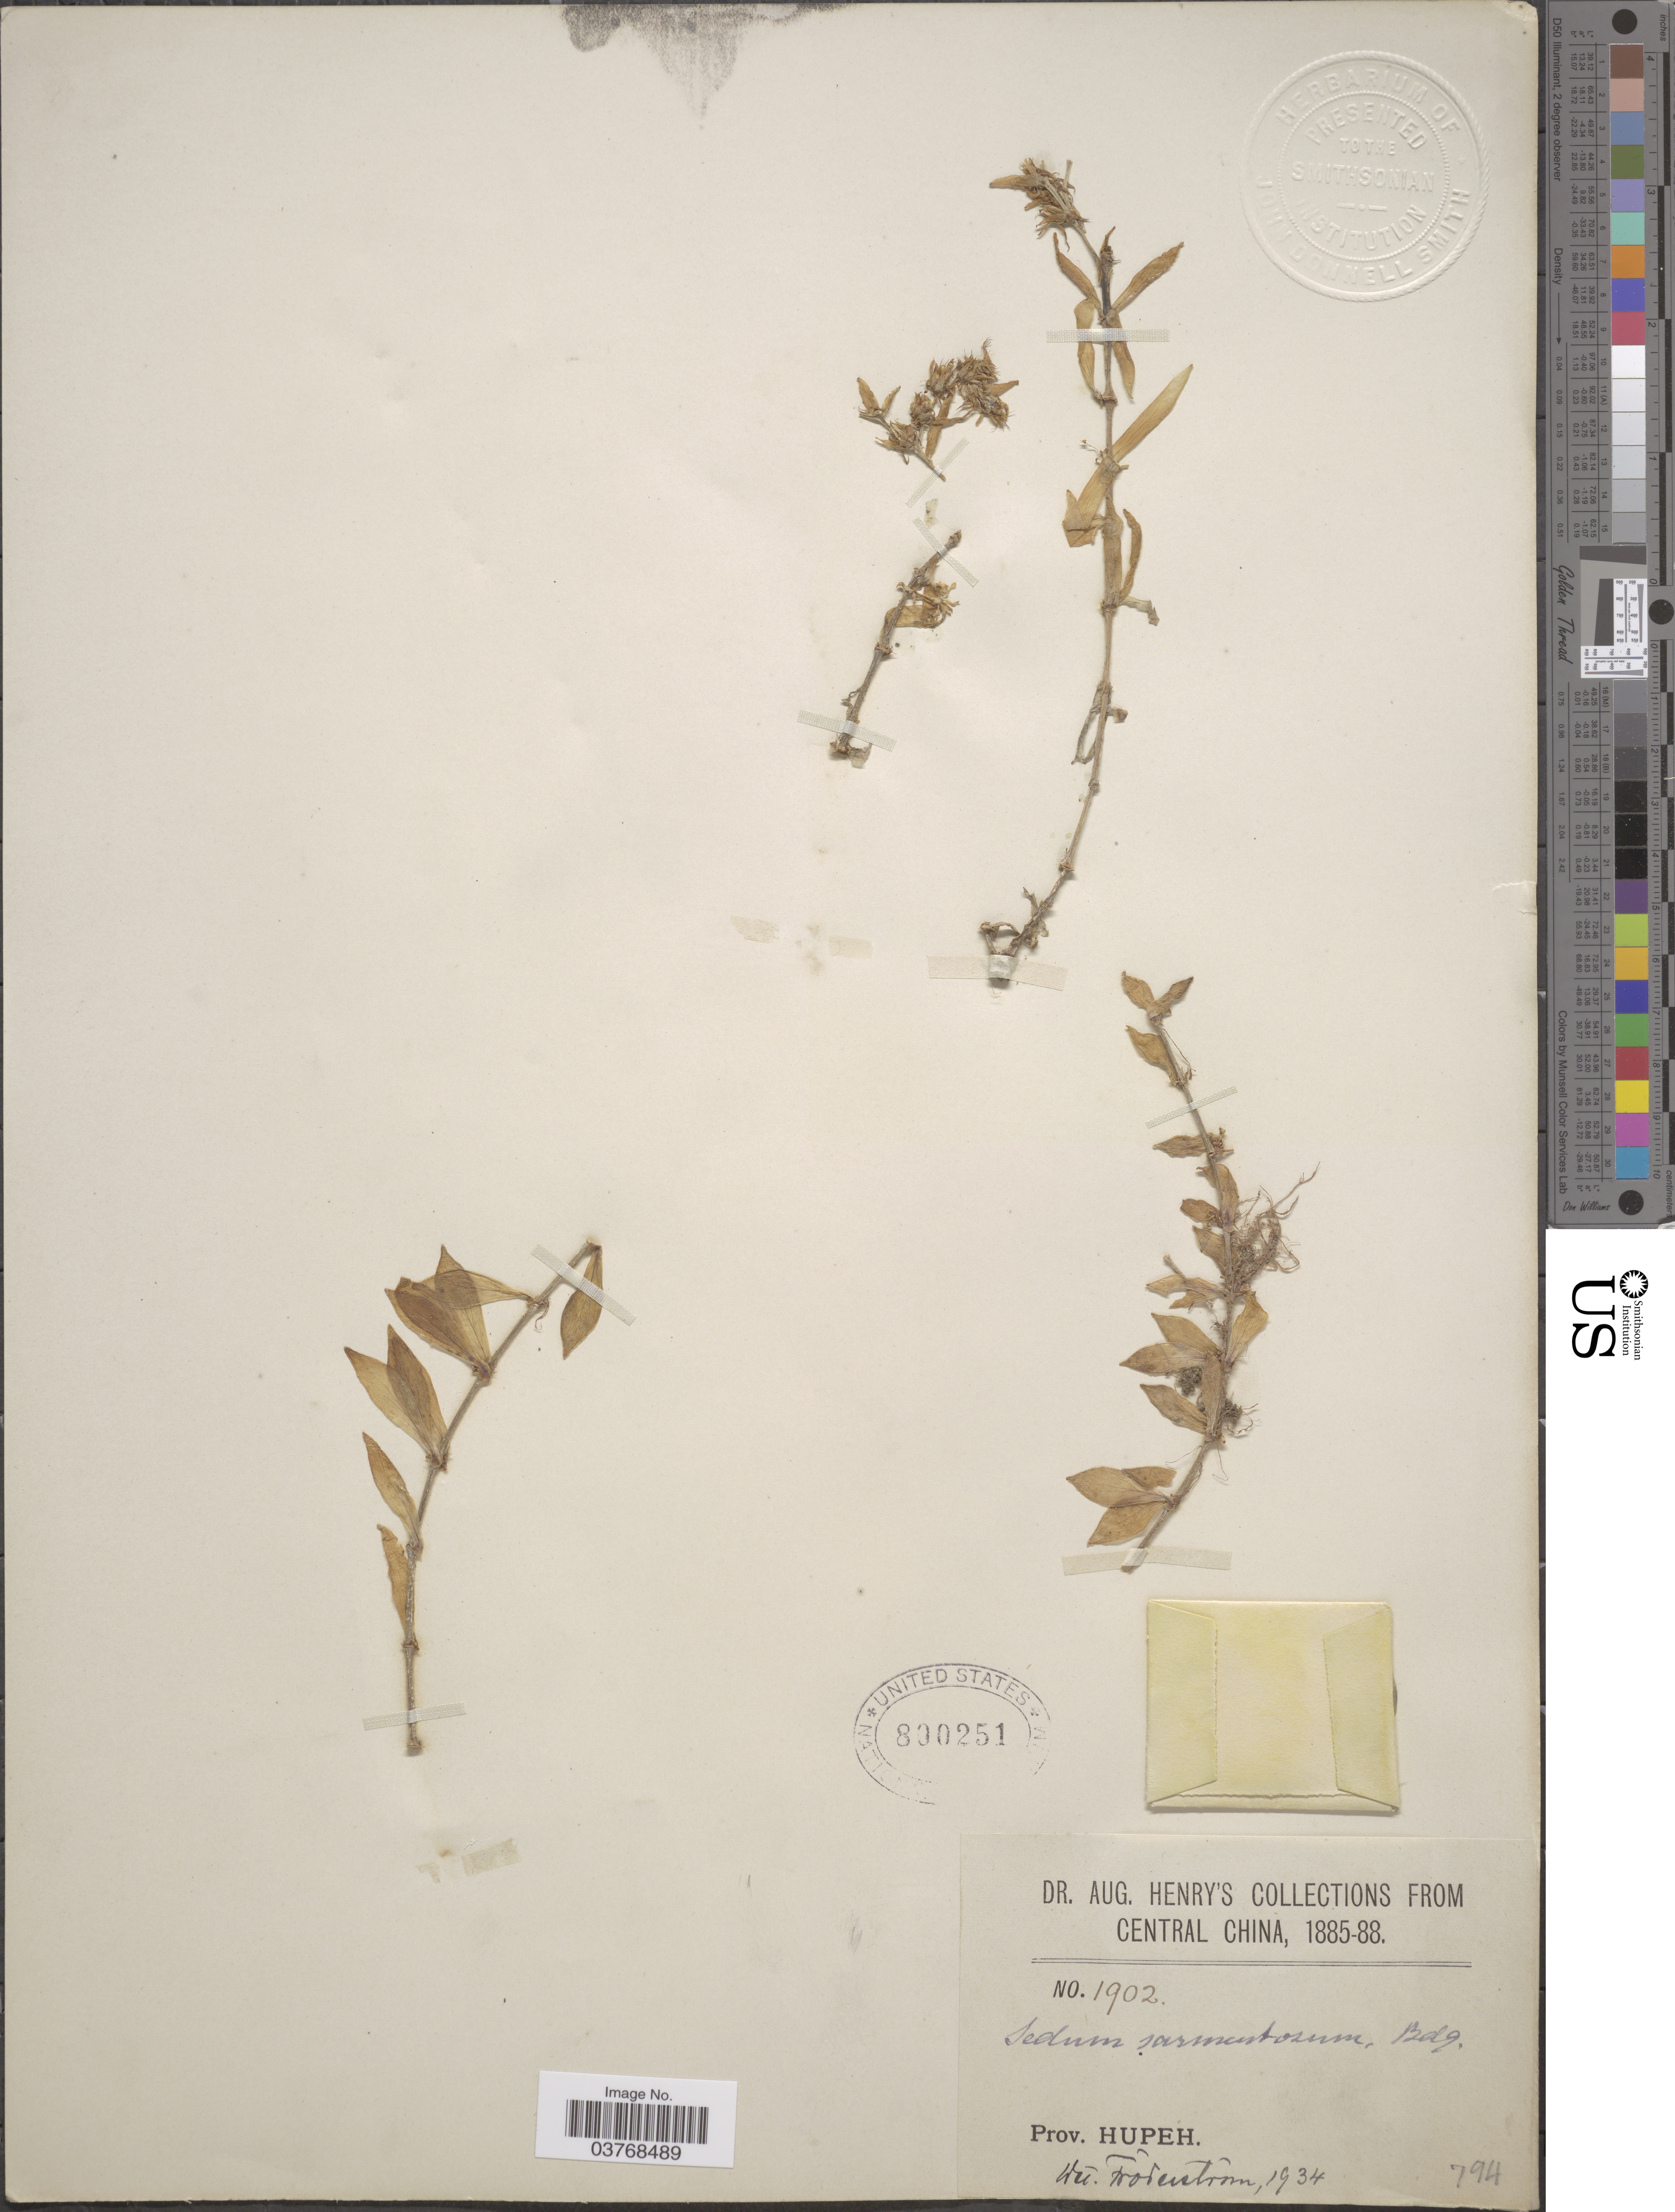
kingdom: Plantae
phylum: Tracheophyta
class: Magnoliopsida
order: Saxifragales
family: Crassulaceae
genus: Sedum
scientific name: Sedum sarmentosum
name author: Bunge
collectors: A. Henry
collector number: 1902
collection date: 1885/1888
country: China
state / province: Hubei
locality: Central China. Prov. Hupeh.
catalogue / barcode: US 800251